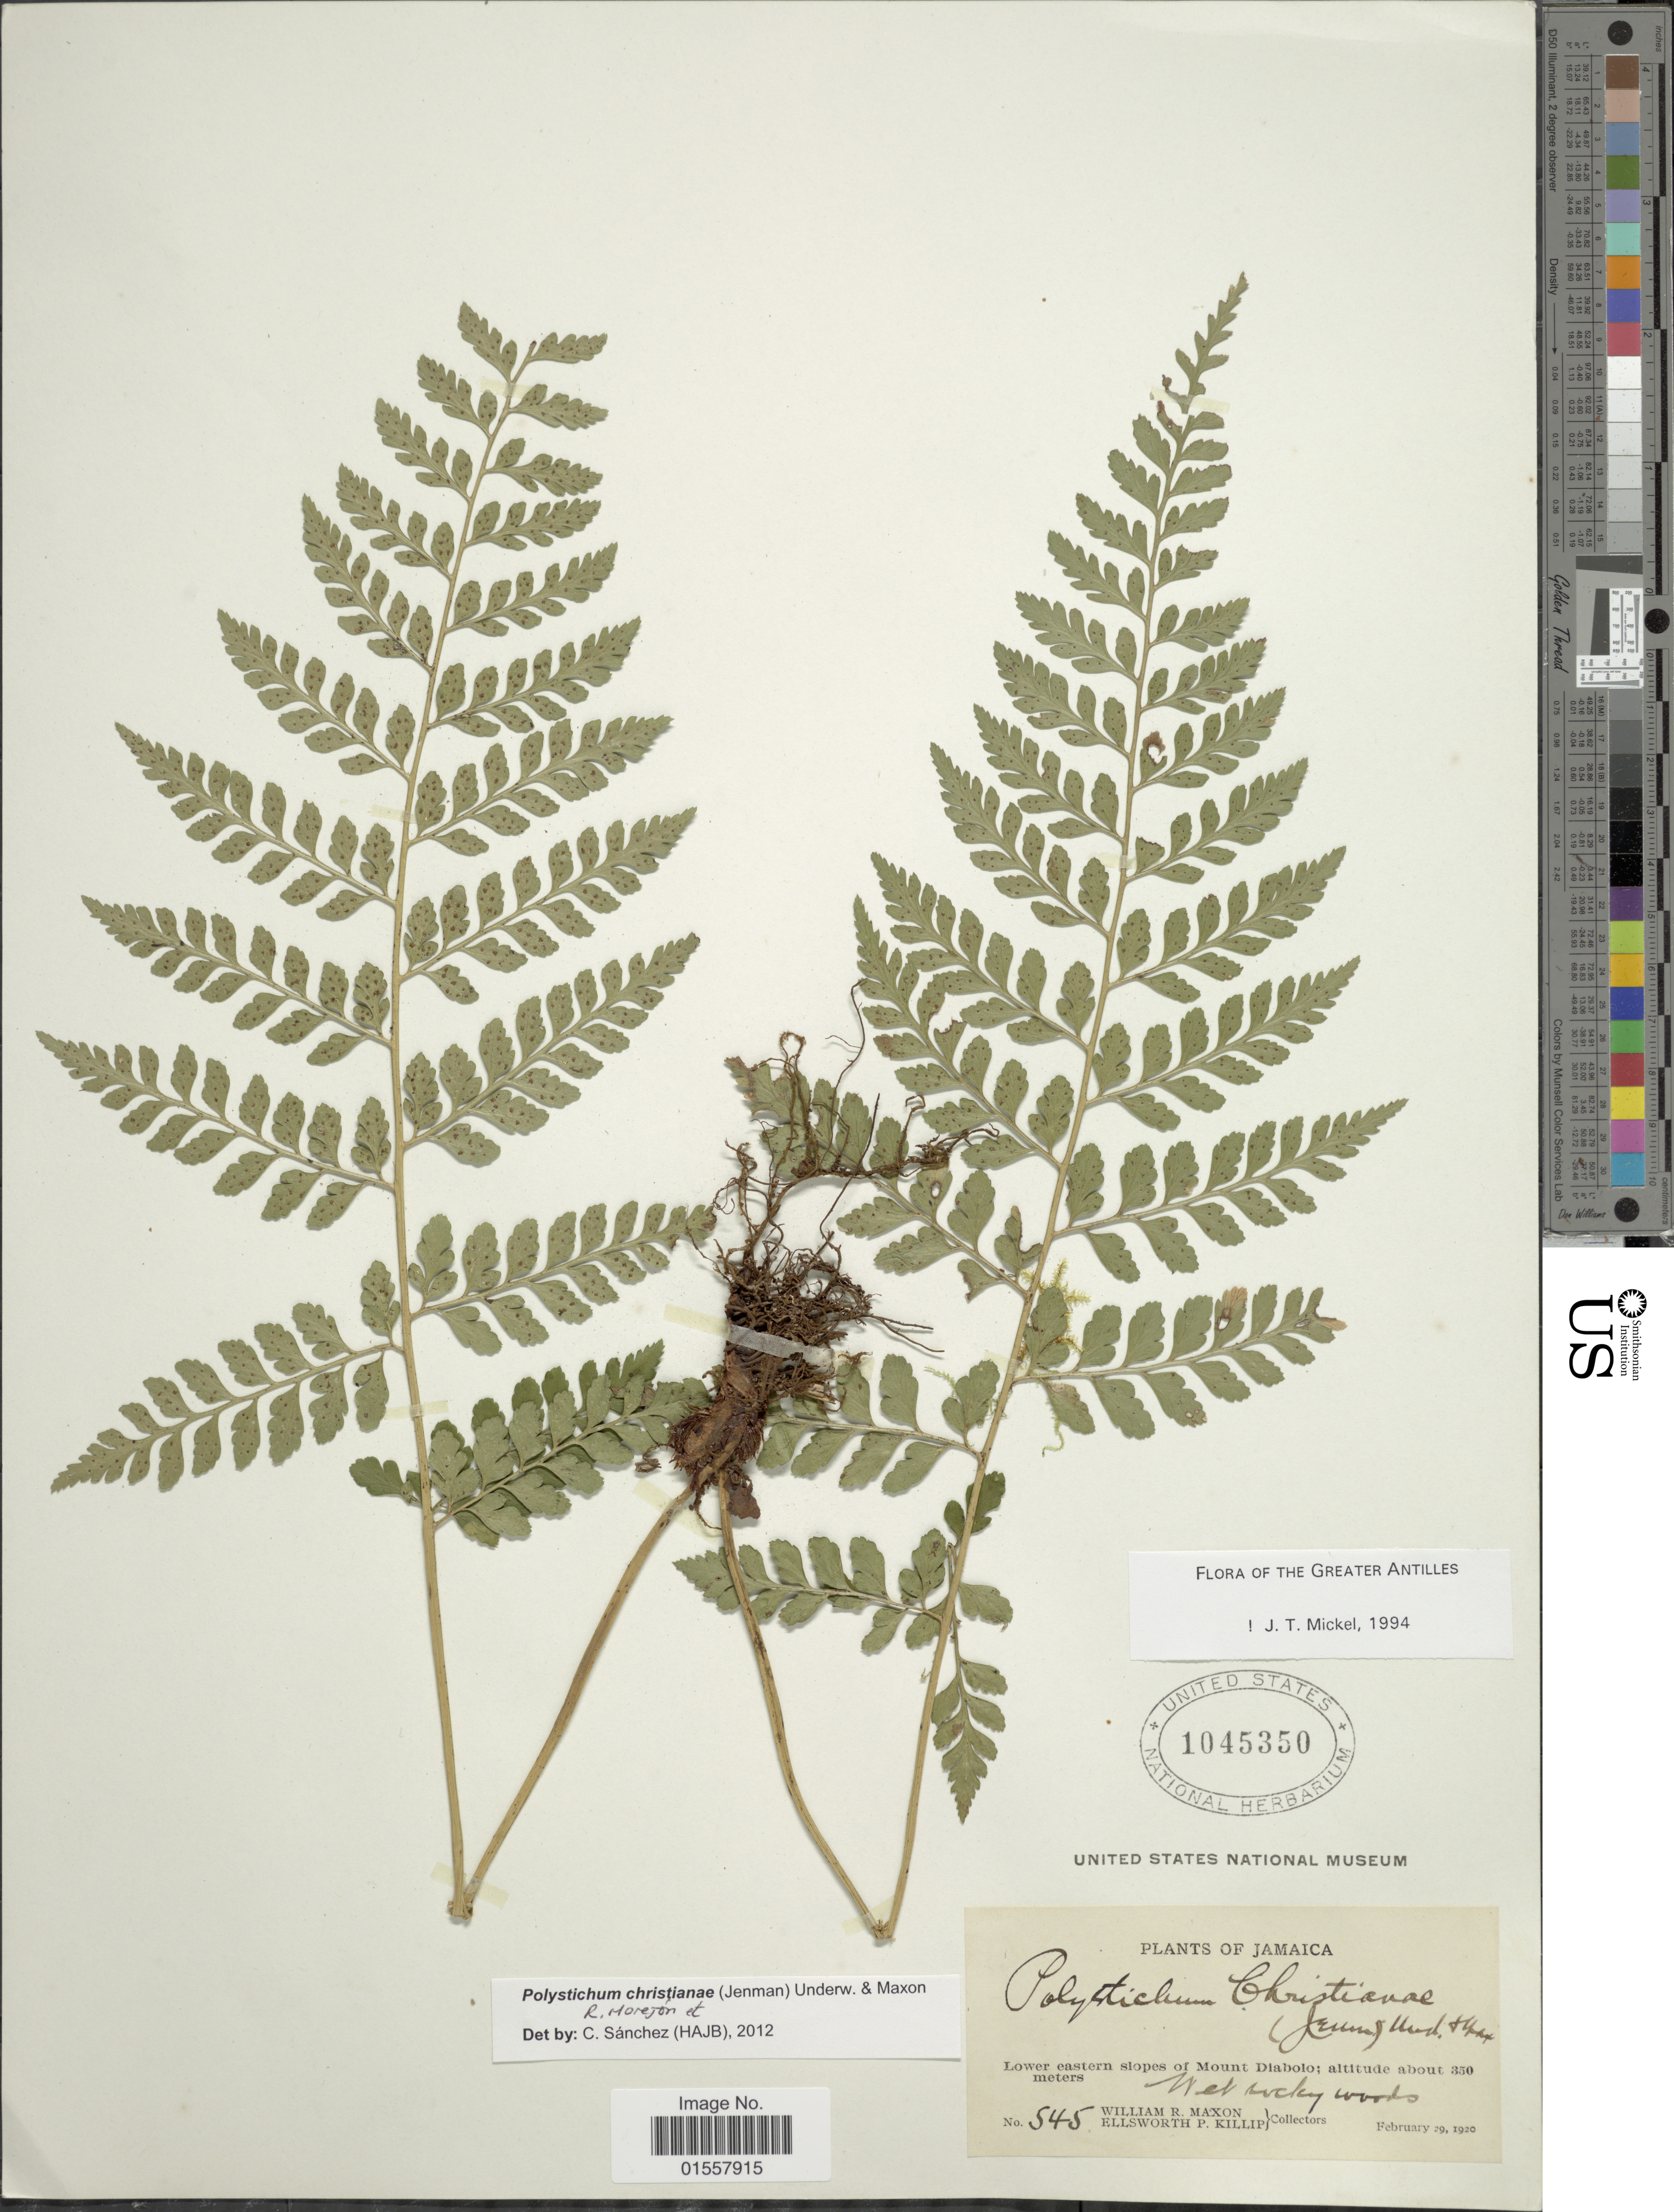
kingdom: Plantae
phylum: Tracheophyta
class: Polypodiopsida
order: Polypodiales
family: Dryopteridaceae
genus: Polystichum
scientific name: Polystichum christianae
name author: (Jenman) Underw. & Maxon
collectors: W. R. Maxon & E. P. Killip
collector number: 545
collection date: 1920-02-29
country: Jamaica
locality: Lower eastern slopes of Mount Diablo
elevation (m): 350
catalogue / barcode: US 1045350